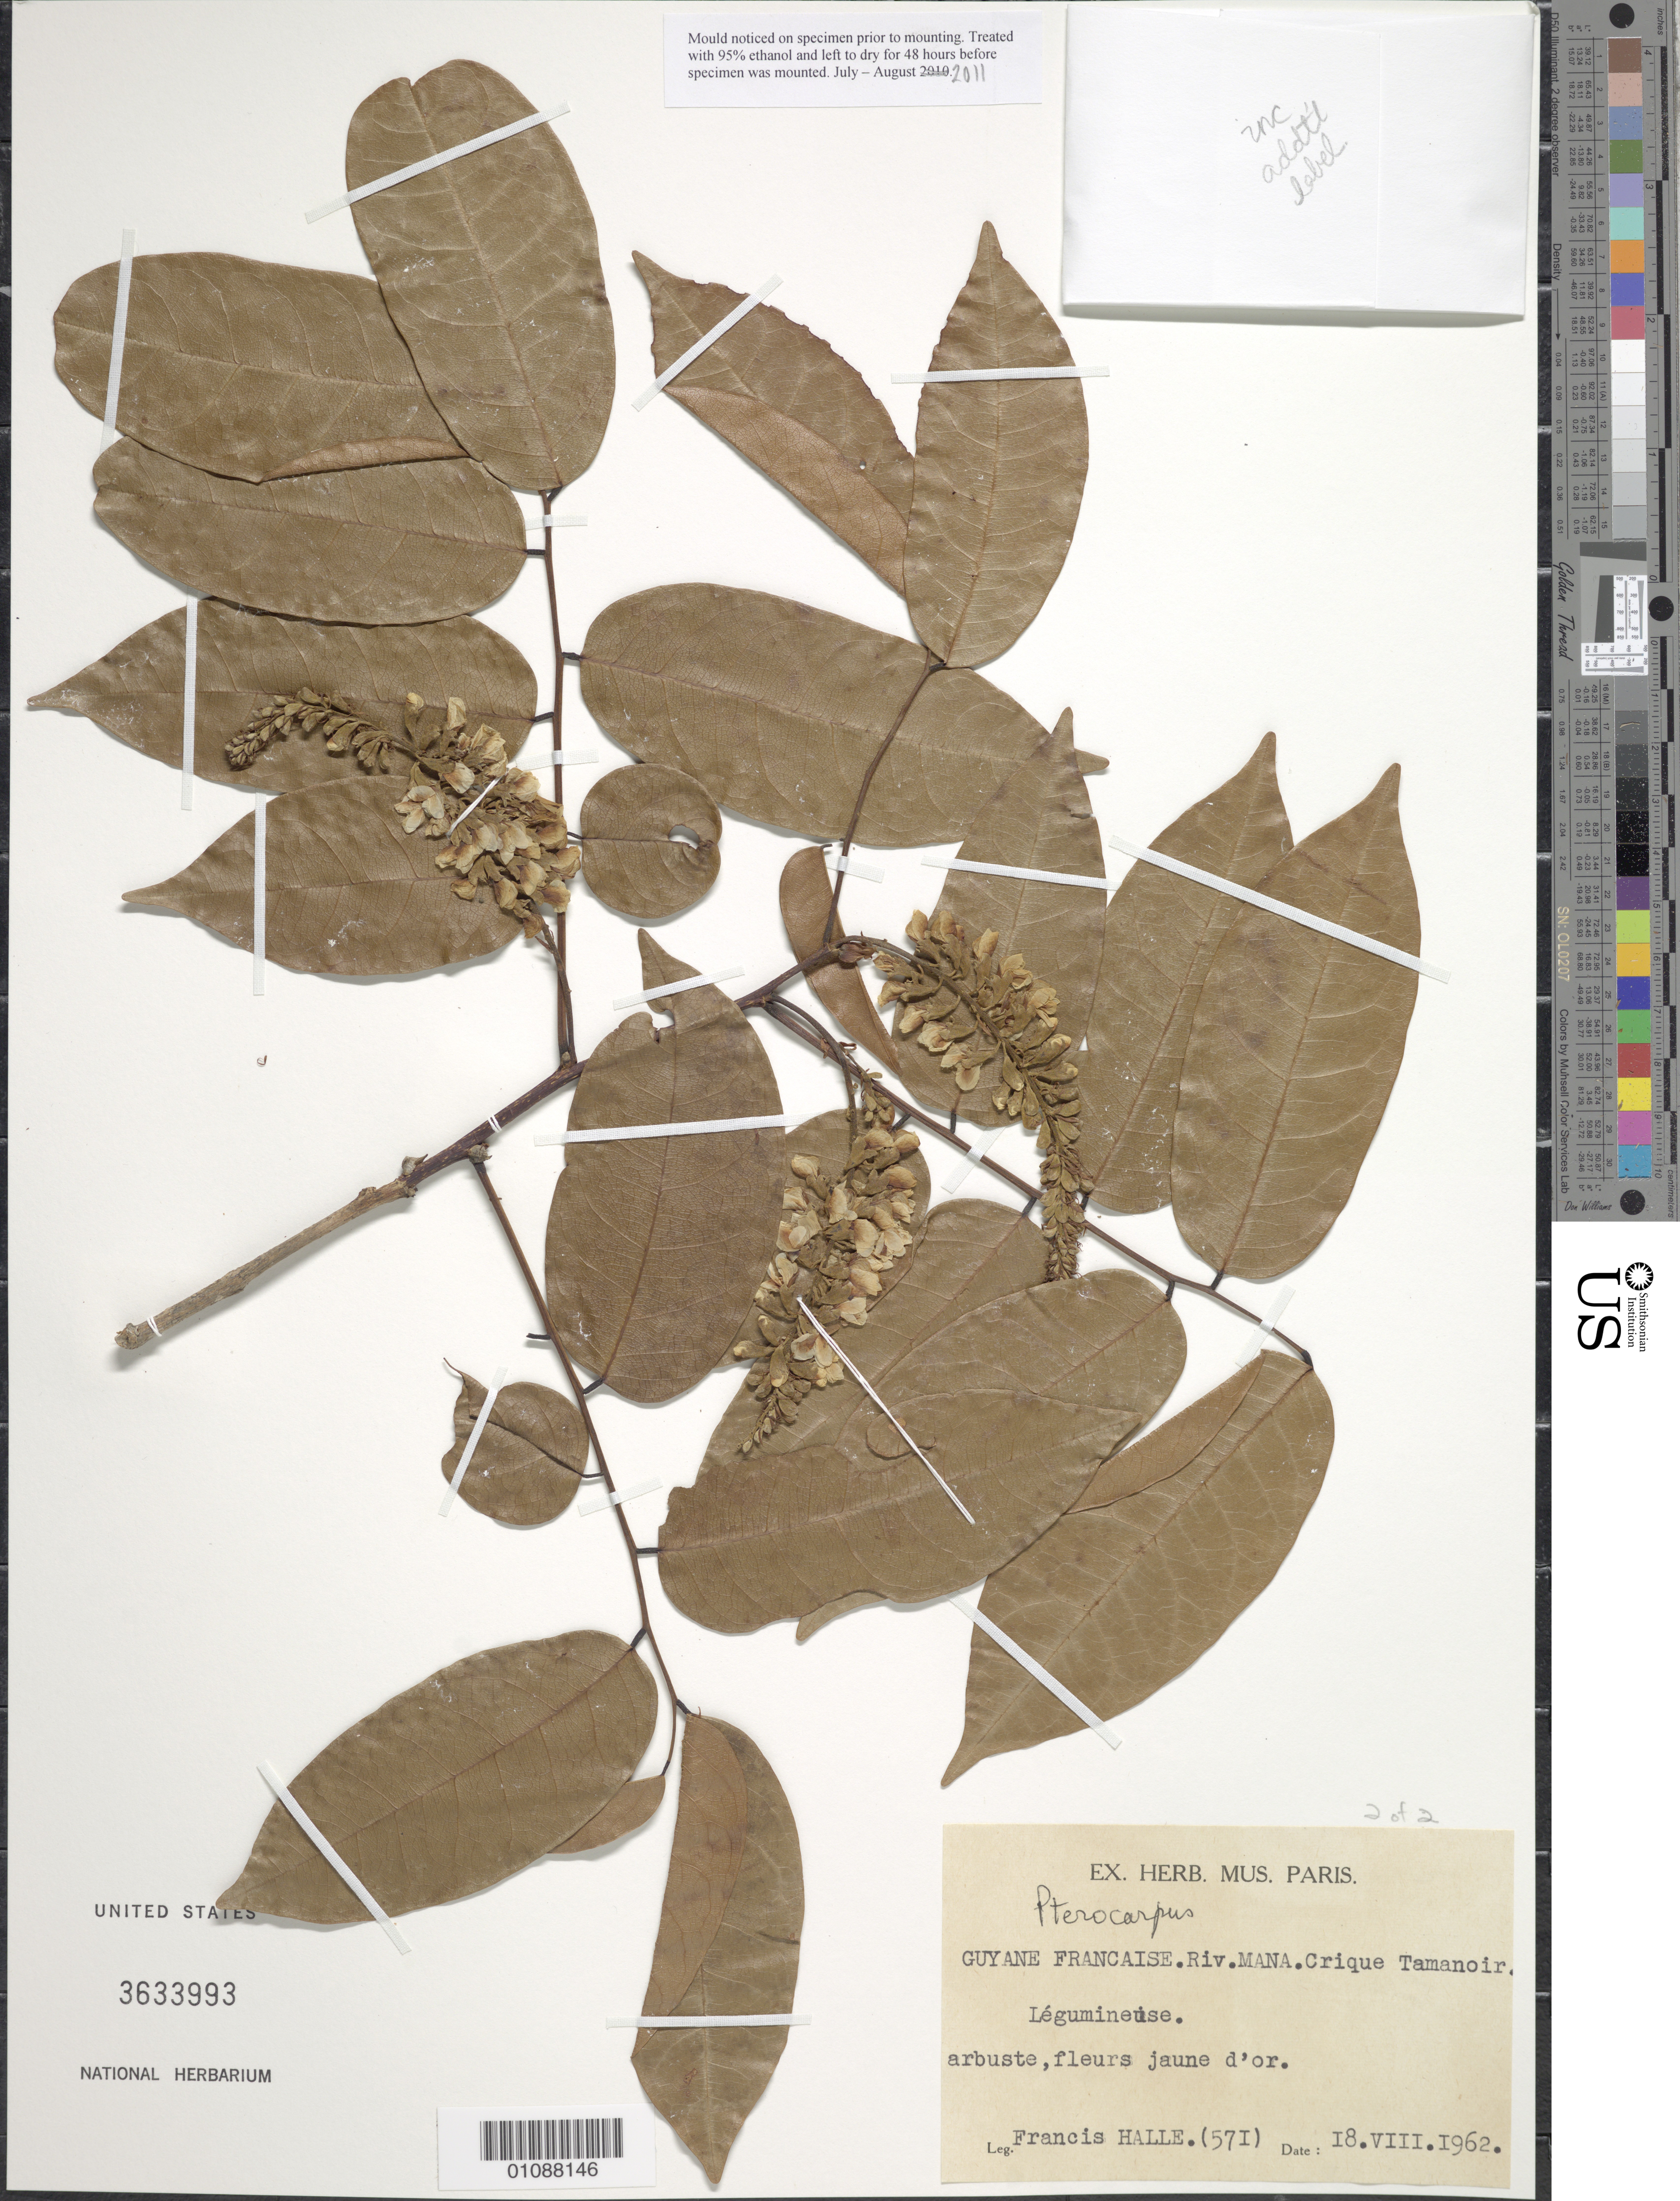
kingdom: Plantae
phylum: Tracheophyta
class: Magnoliopsida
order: Fabales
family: Fabaceae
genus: Pterocarpus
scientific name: Pterocarpus sp.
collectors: F. Hallé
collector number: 57I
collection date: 1962-08-18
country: French Guiana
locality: Guyane Francaise. Riv. Mana. Crique Tamanoir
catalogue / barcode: US 3633993